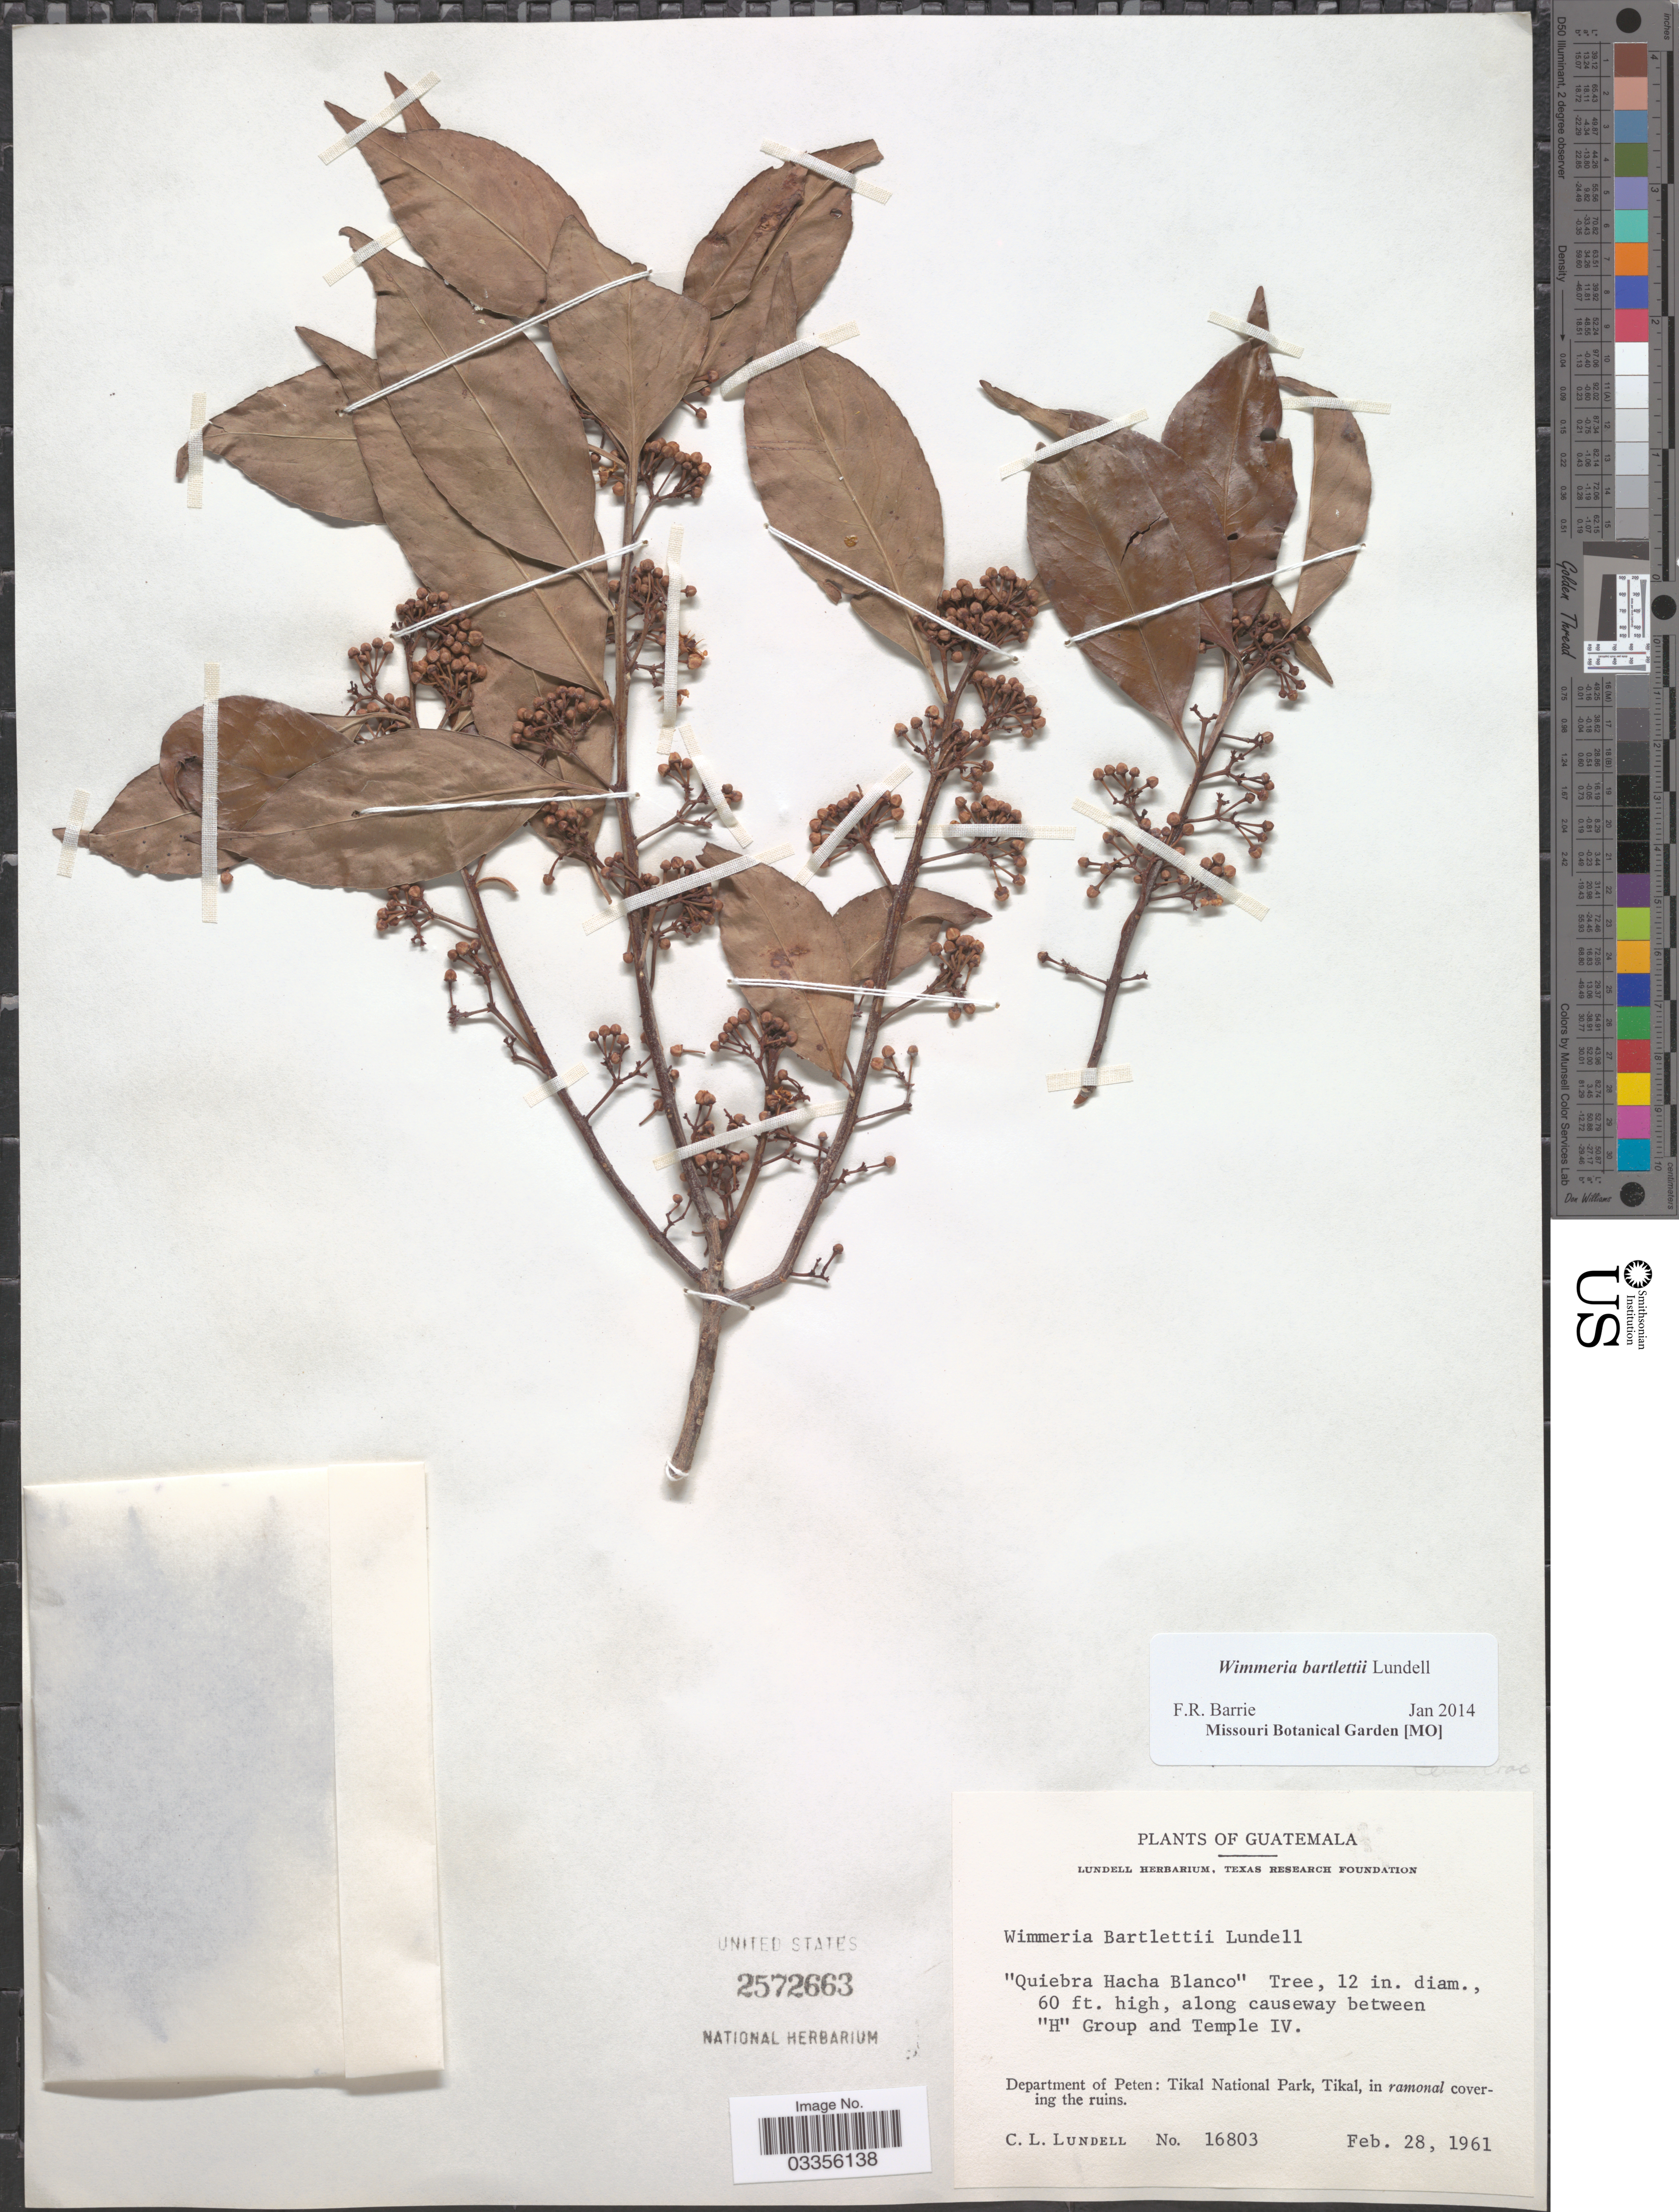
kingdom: Plantae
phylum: Tracheophyta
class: Magnoliopsida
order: Celastrales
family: Celastraceae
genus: Wimmeria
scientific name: Wimmeria bartlettii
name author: Lundell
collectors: C. L. Lundell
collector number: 16803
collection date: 1961-02-28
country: Guatemala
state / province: El Petén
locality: Along causeway between "H" Group and Temple IV. [unsure placement] Department of Peten: Tikal National Park, Tikal, in ramonal covering the ruins.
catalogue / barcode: US 2572663